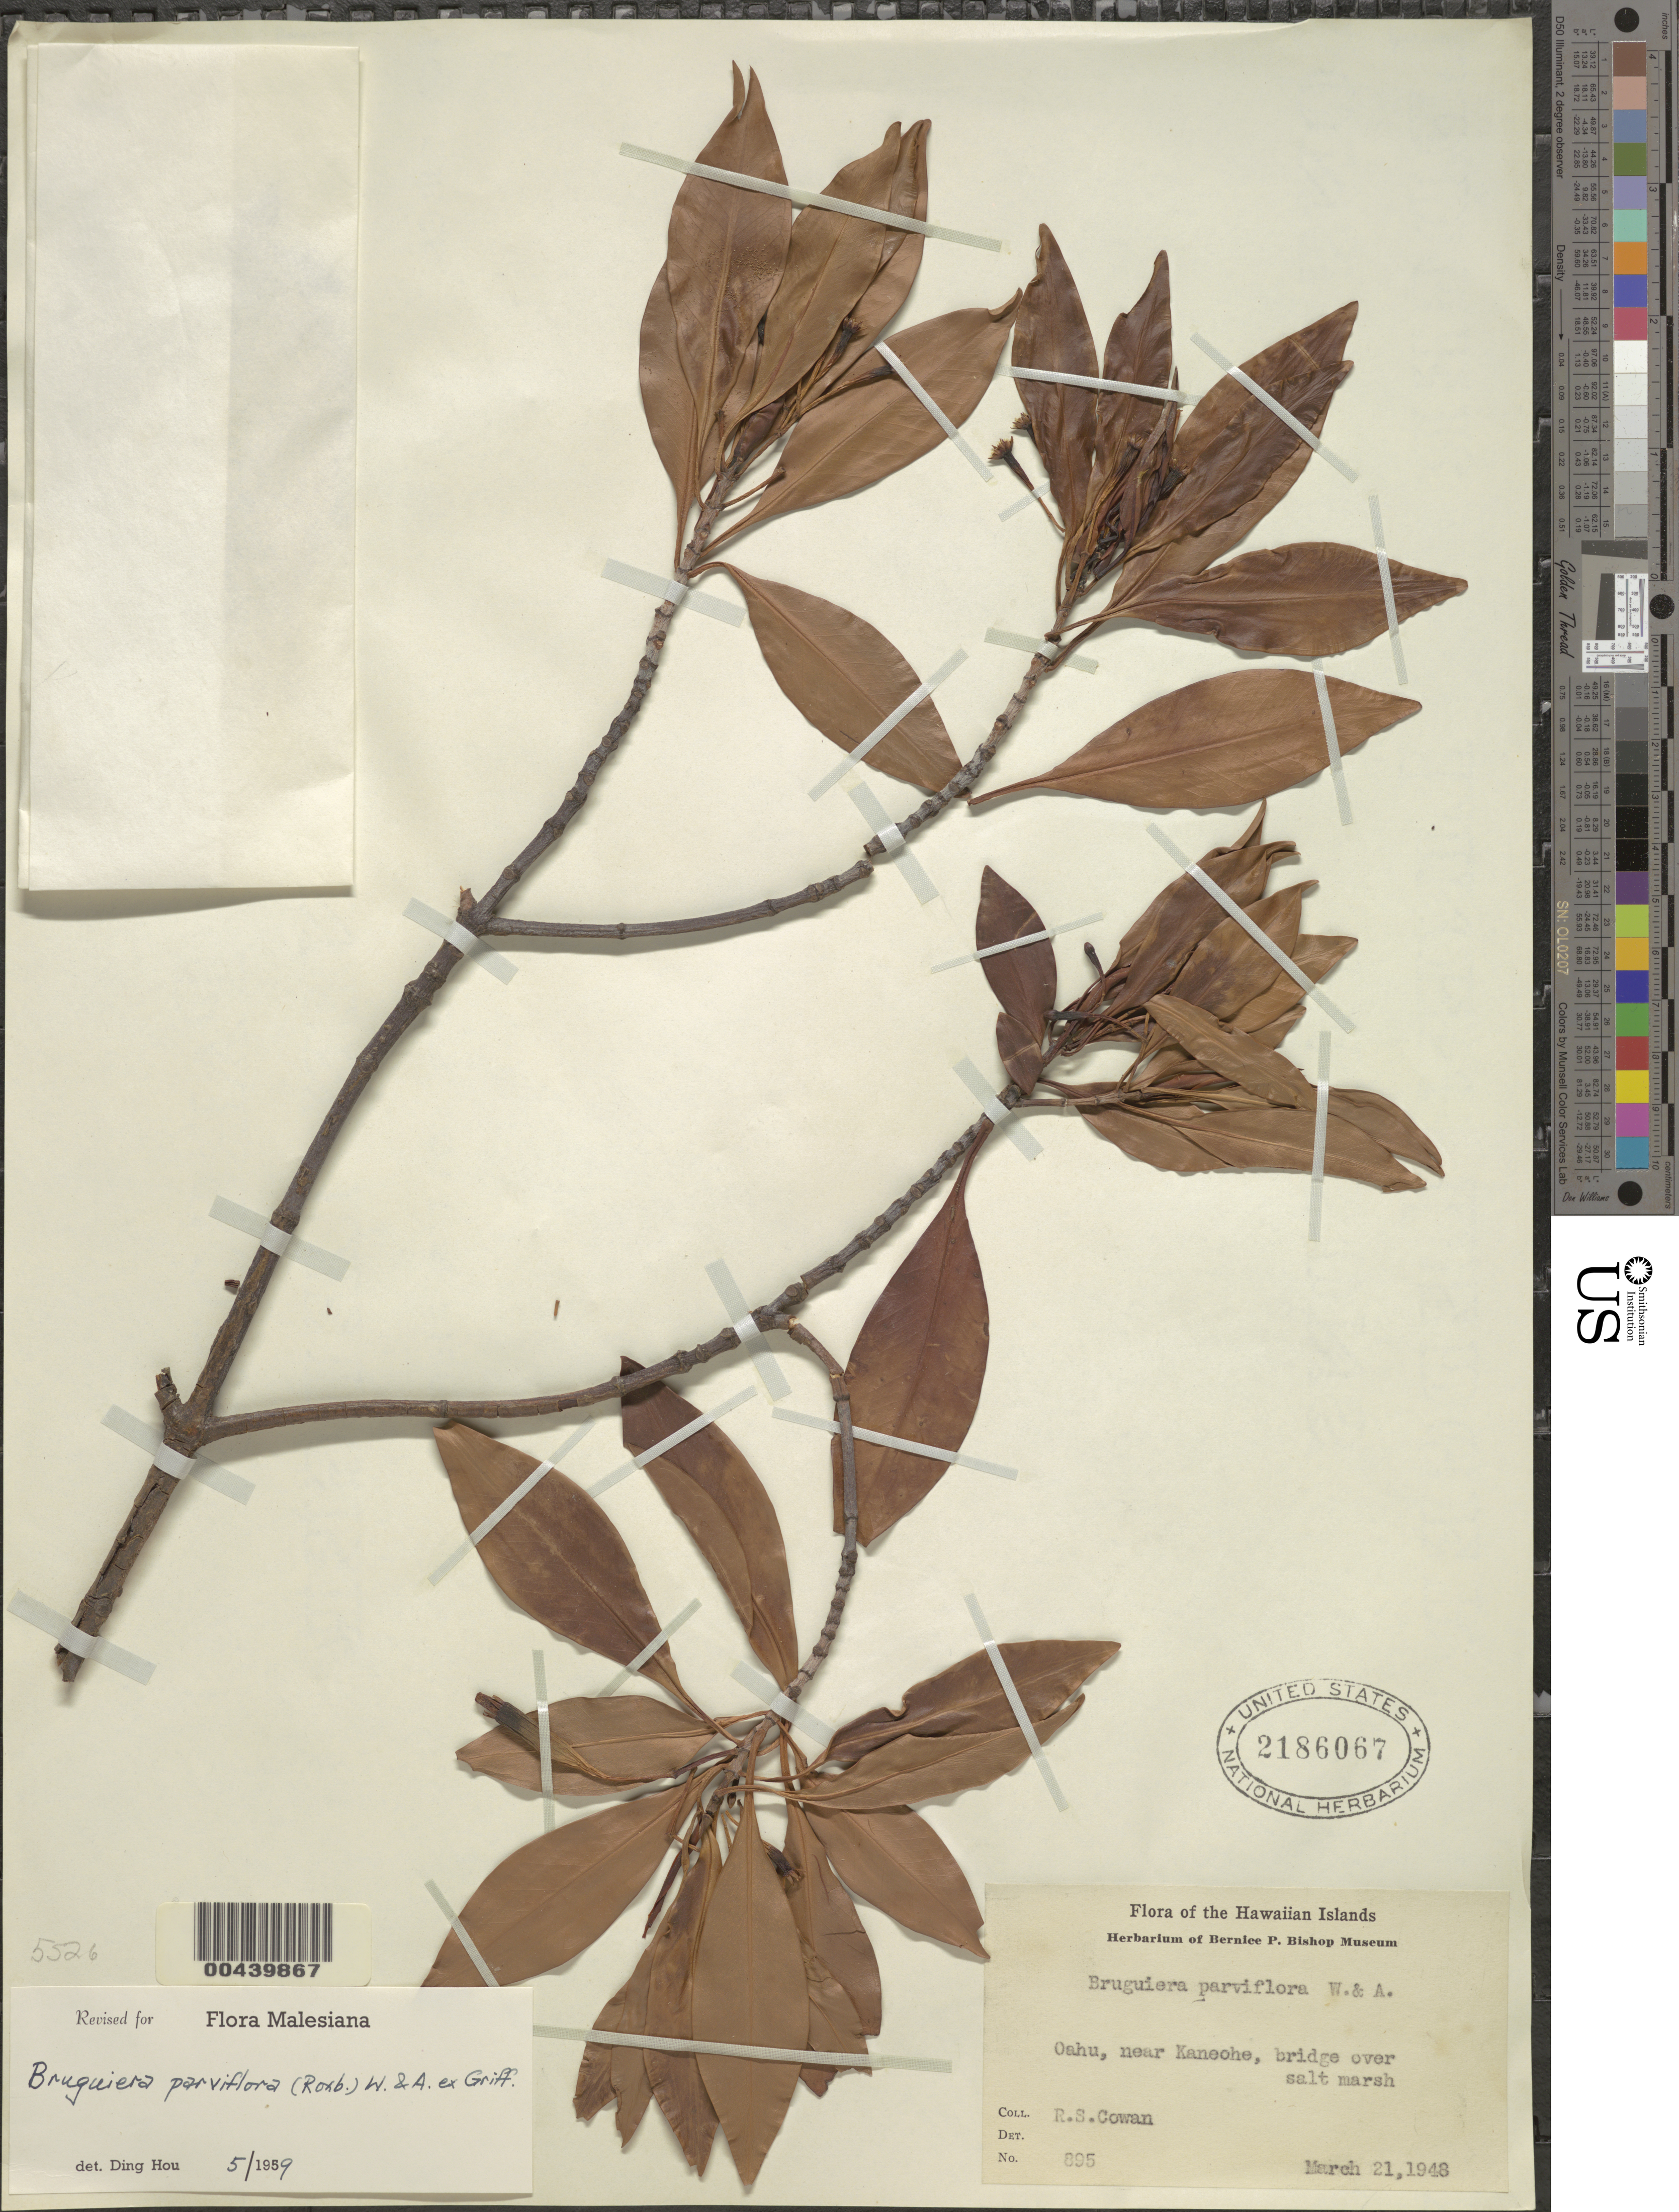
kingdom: Plantae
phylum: Tracheophyta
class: Magnoliopsida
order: Malpighiales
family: Rhizophoraceae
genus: Bruguiera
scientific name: Bruguiera parviflora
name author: (Roxb.) Wight & Arn. ex Griff.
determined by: Hou, D.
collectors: R. S. Cowan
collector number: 895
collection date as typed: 21 Mar 1948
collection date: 1948-03-21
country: United States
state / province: Hawaii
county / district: Honolulu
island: Oahu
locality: Near Kaneohe, bridge over salt marsh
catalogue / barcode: US 2186067